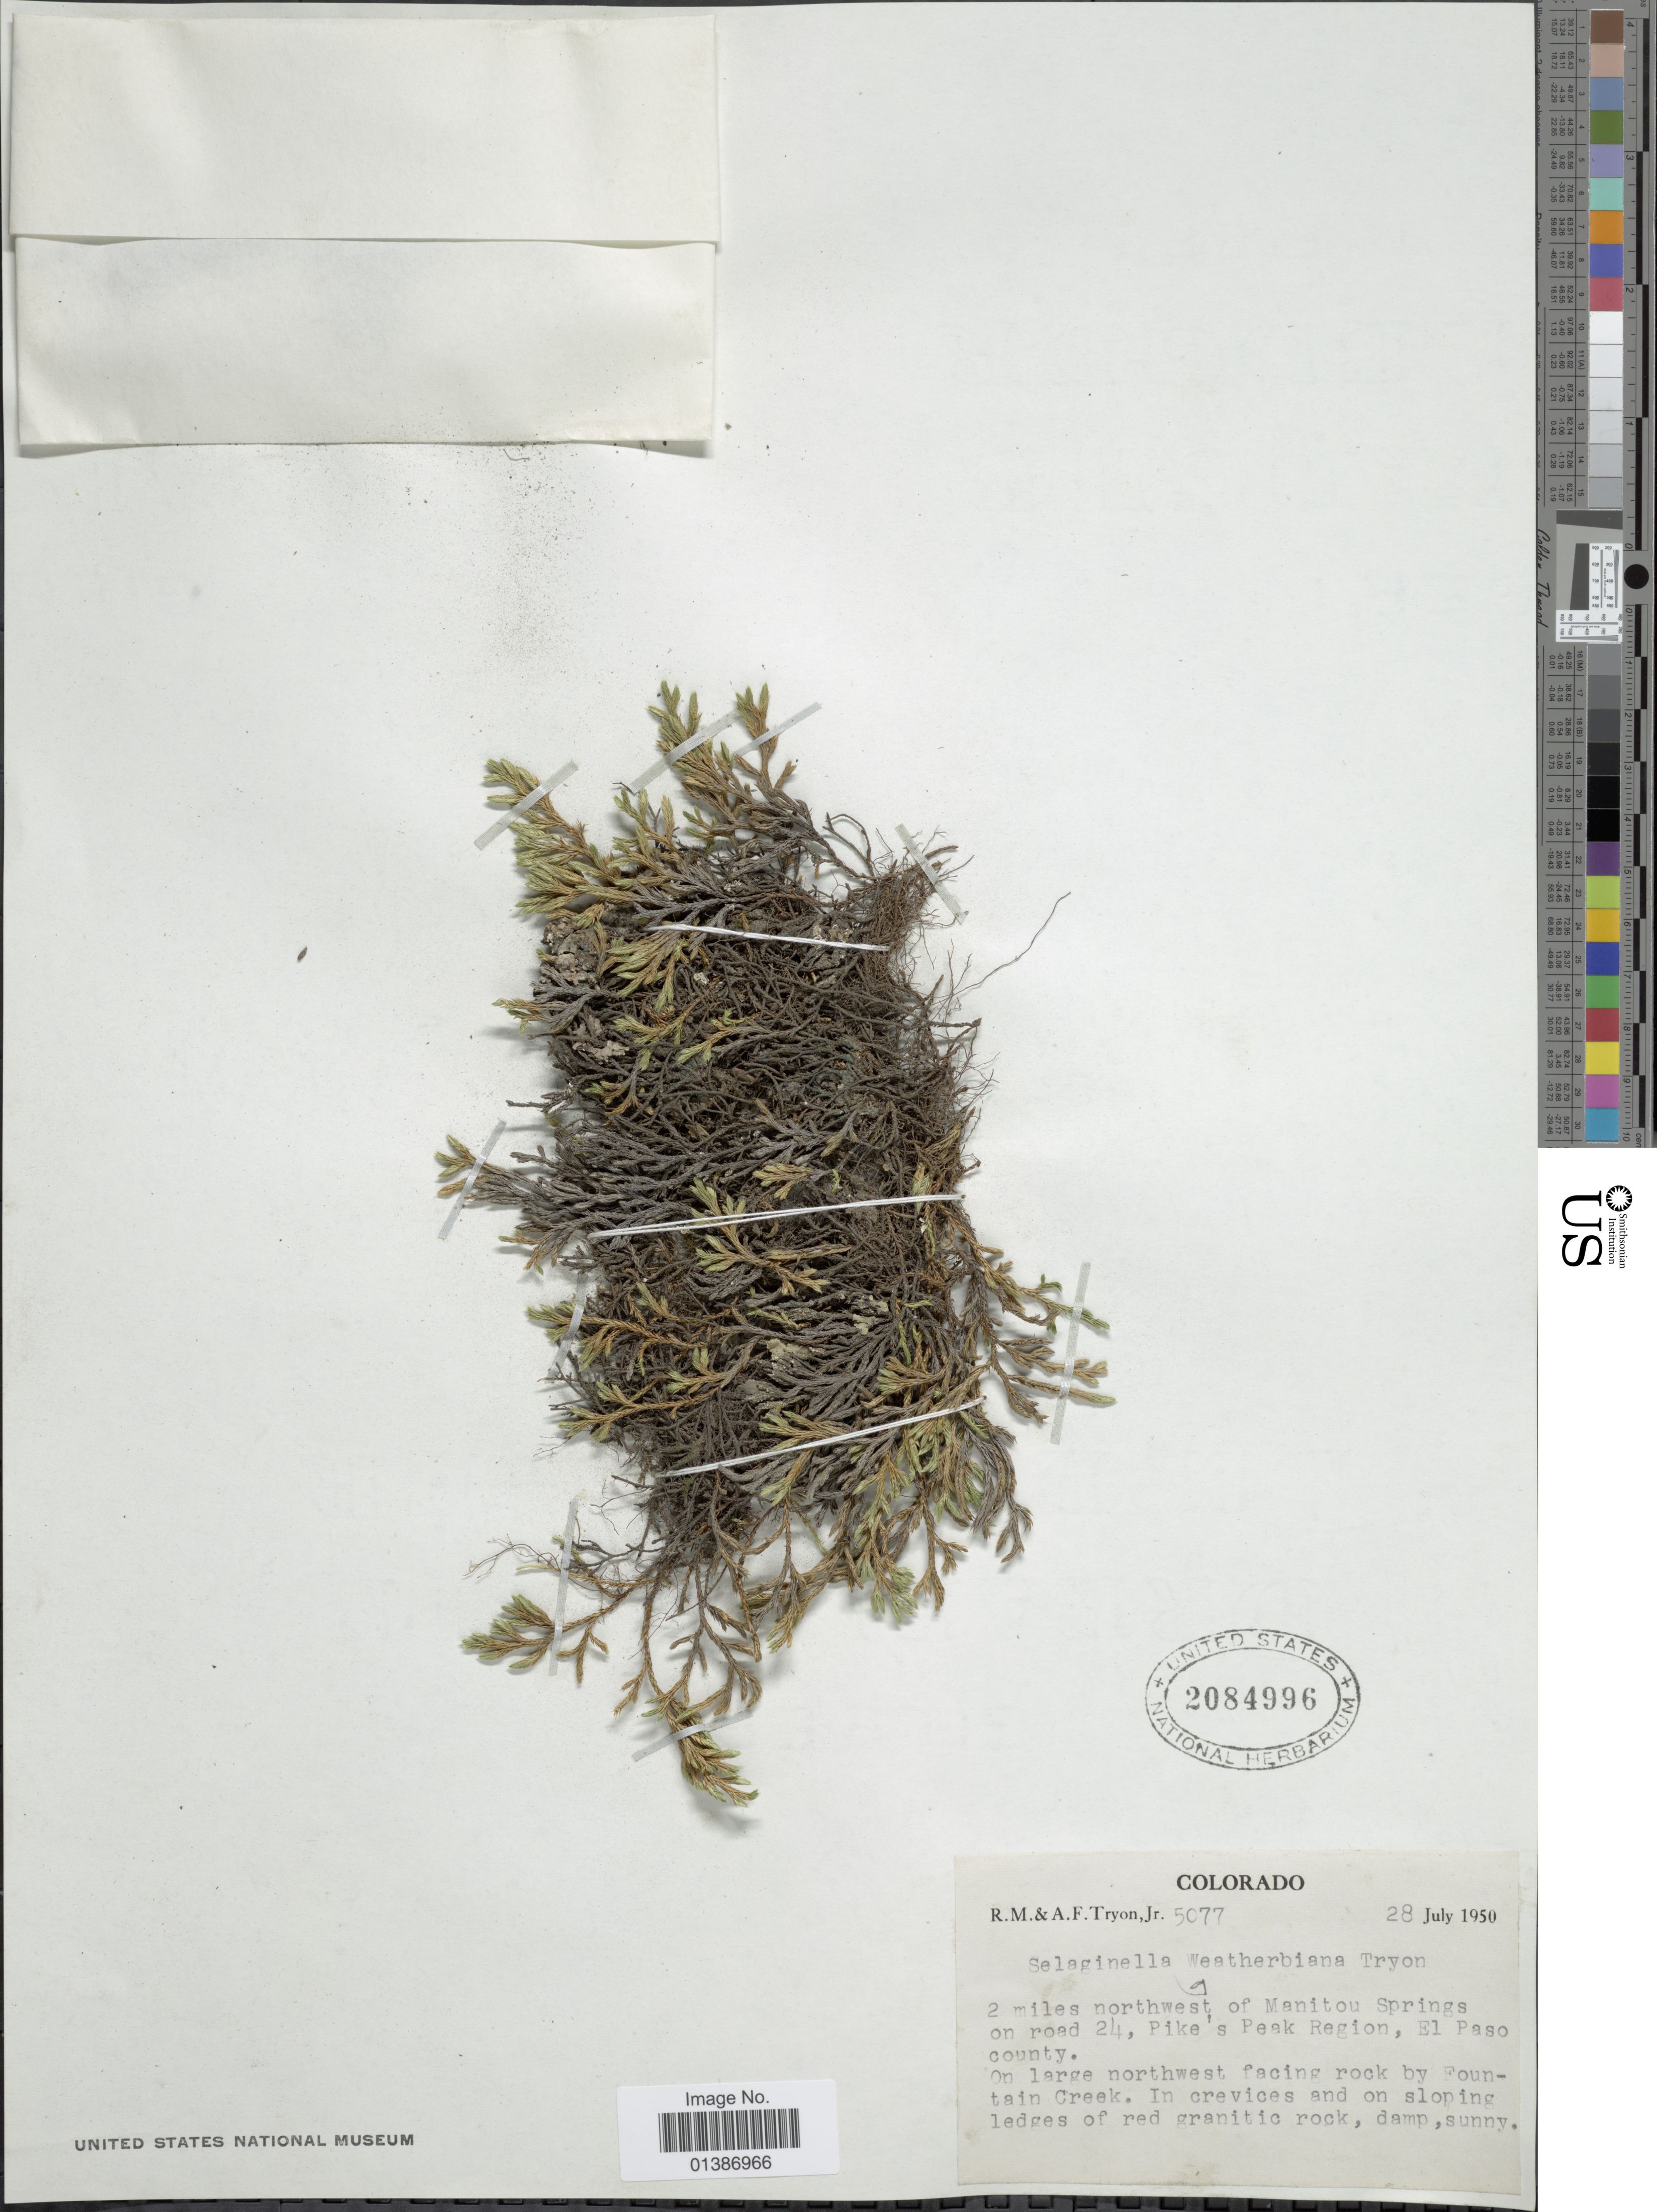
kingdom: Plantae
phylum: Tracheophyta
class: Lycopodiopsida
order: Selaginellales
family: Selaginellaceae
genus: Selaginella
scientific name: Selaginella weatherbiana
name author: R.M. Tryon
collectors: R. M. Tryon & A. F. Tryon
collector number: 5077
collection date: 1950-07-28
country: United States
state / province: Colorado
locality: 2 miles northwest of Manitou Springs on road 24, Pike's Peak Region, El Paso county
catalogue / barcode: US 2084996